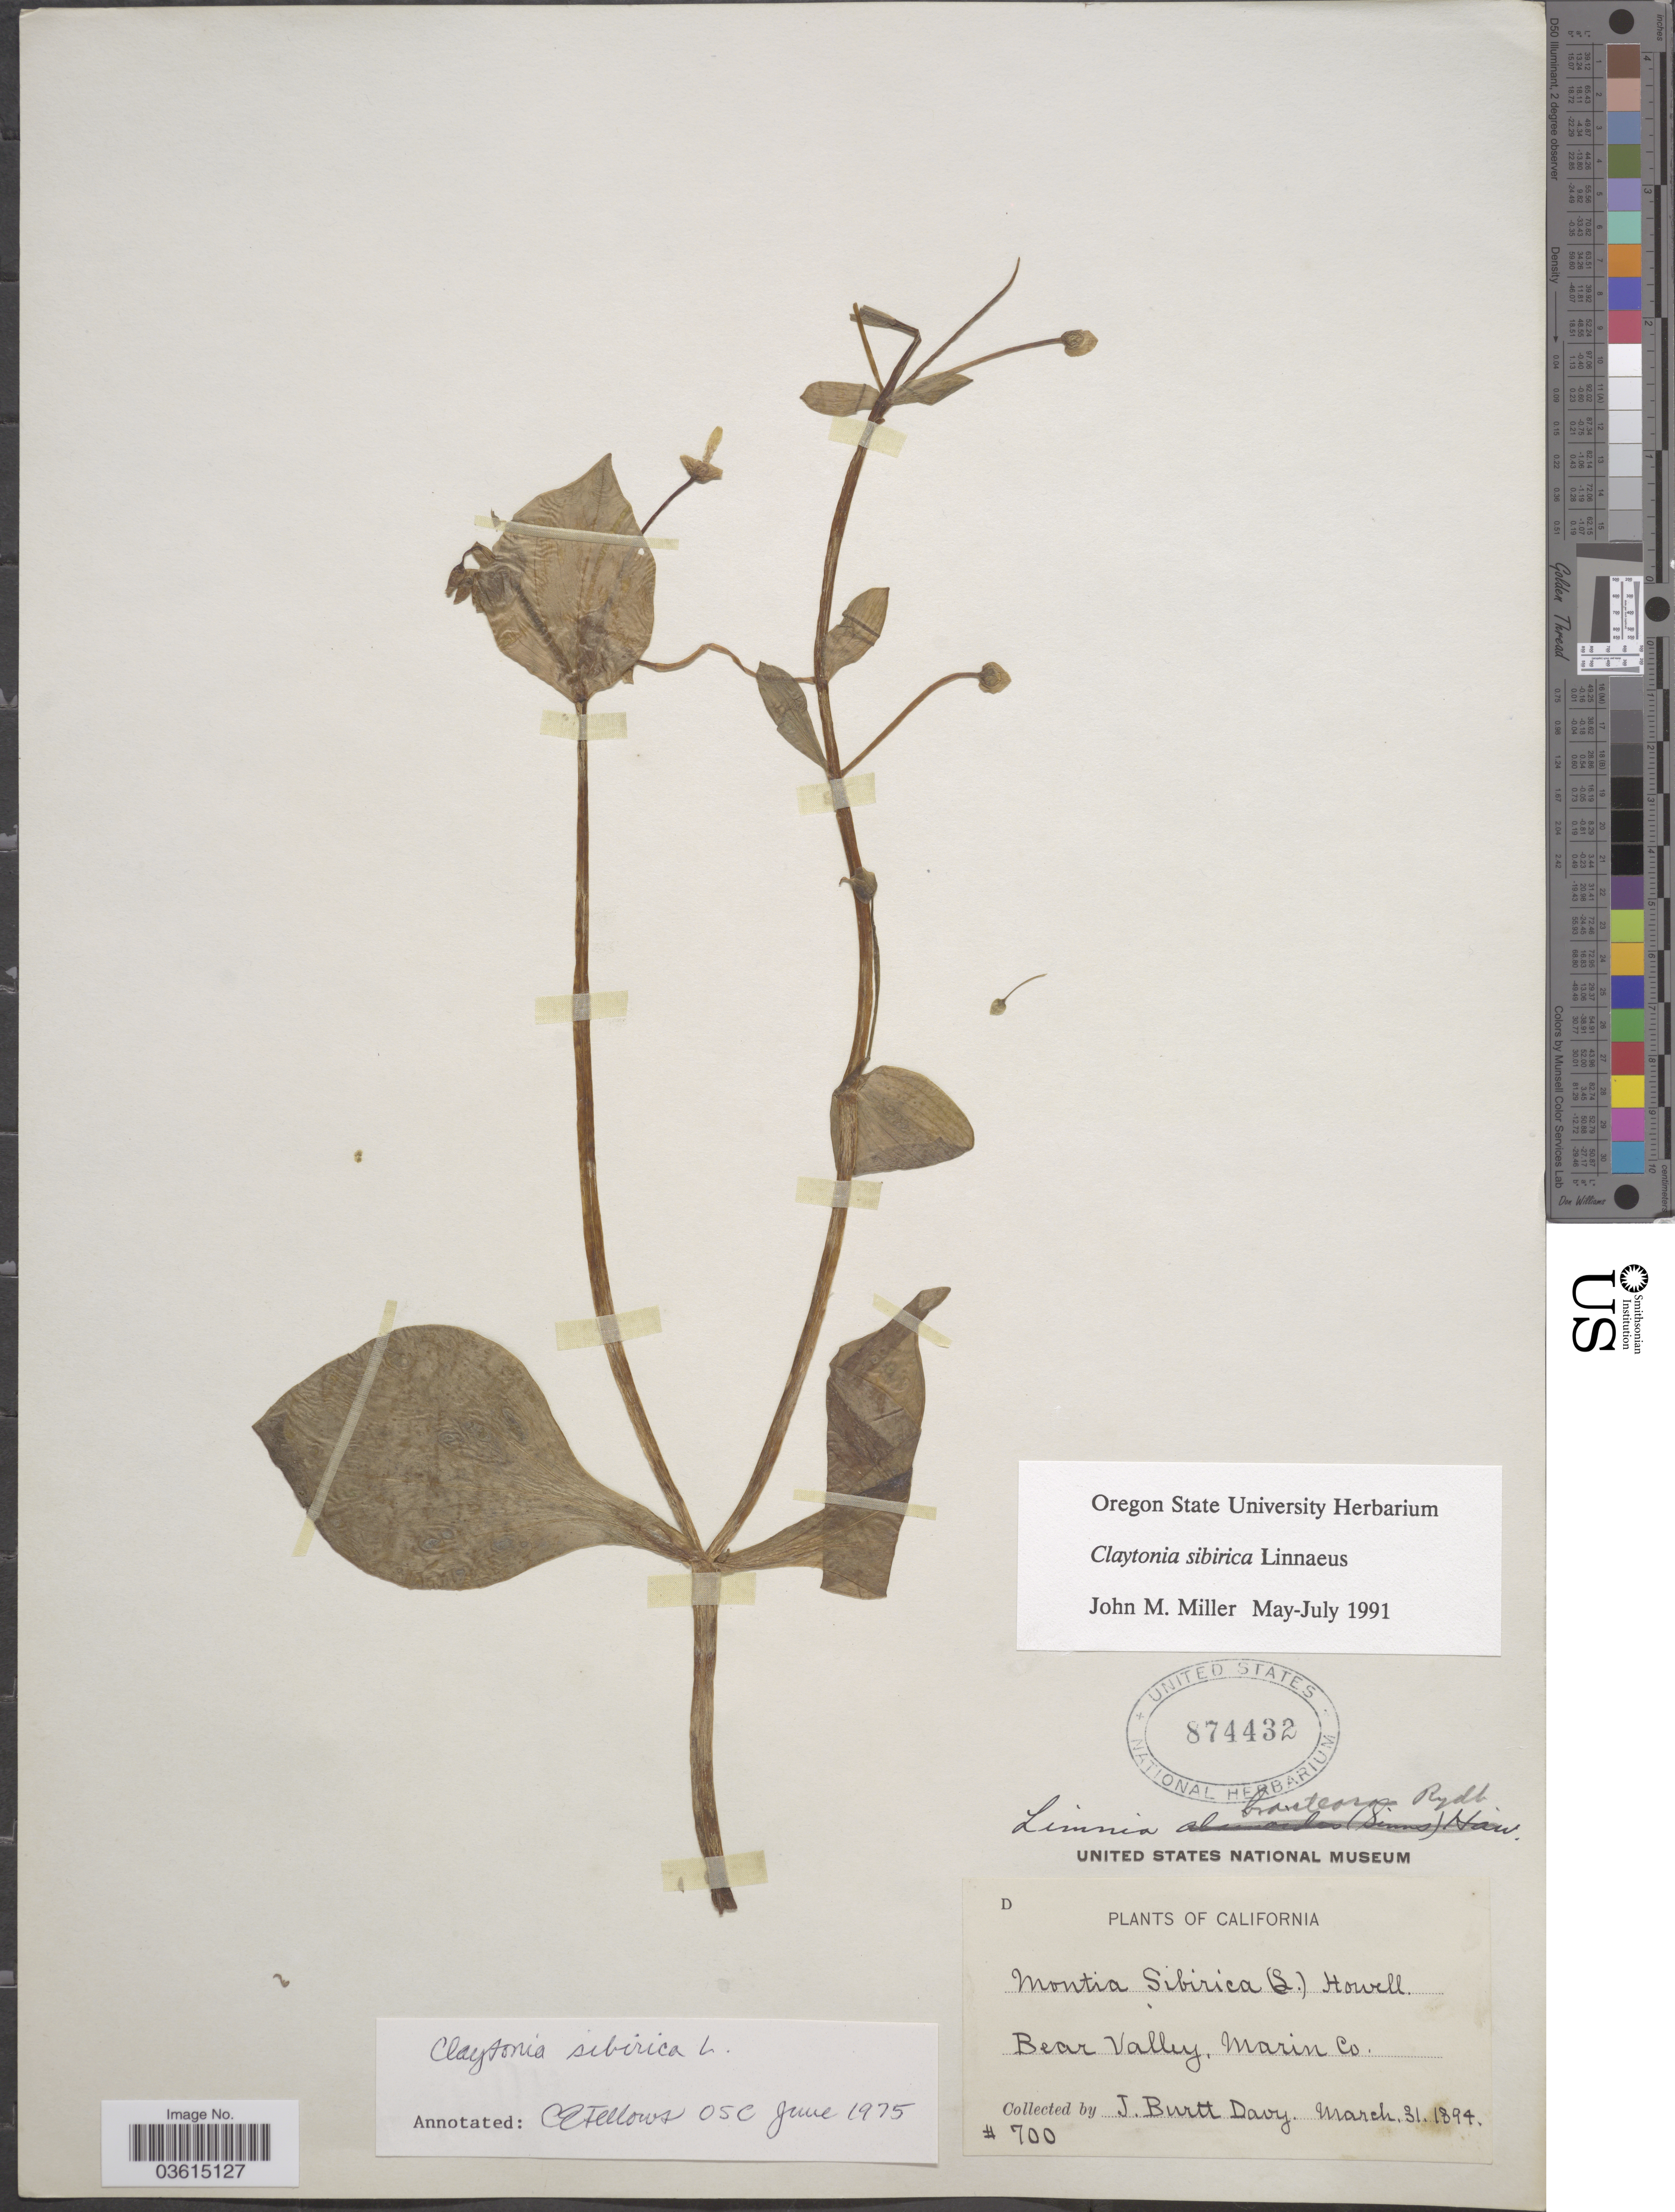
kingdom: Plantae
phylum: Tracheophyta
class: Magnoliopsida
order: Caryophyllales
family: Montiaceae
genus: Claytonia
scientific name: Claytonia sibirica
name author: L.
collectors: J. Burtt Davy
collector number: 700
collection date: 1894-03-31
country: United States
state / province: California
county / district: Marin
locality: Bear Valley, Marin Co.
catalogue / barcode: US 874432